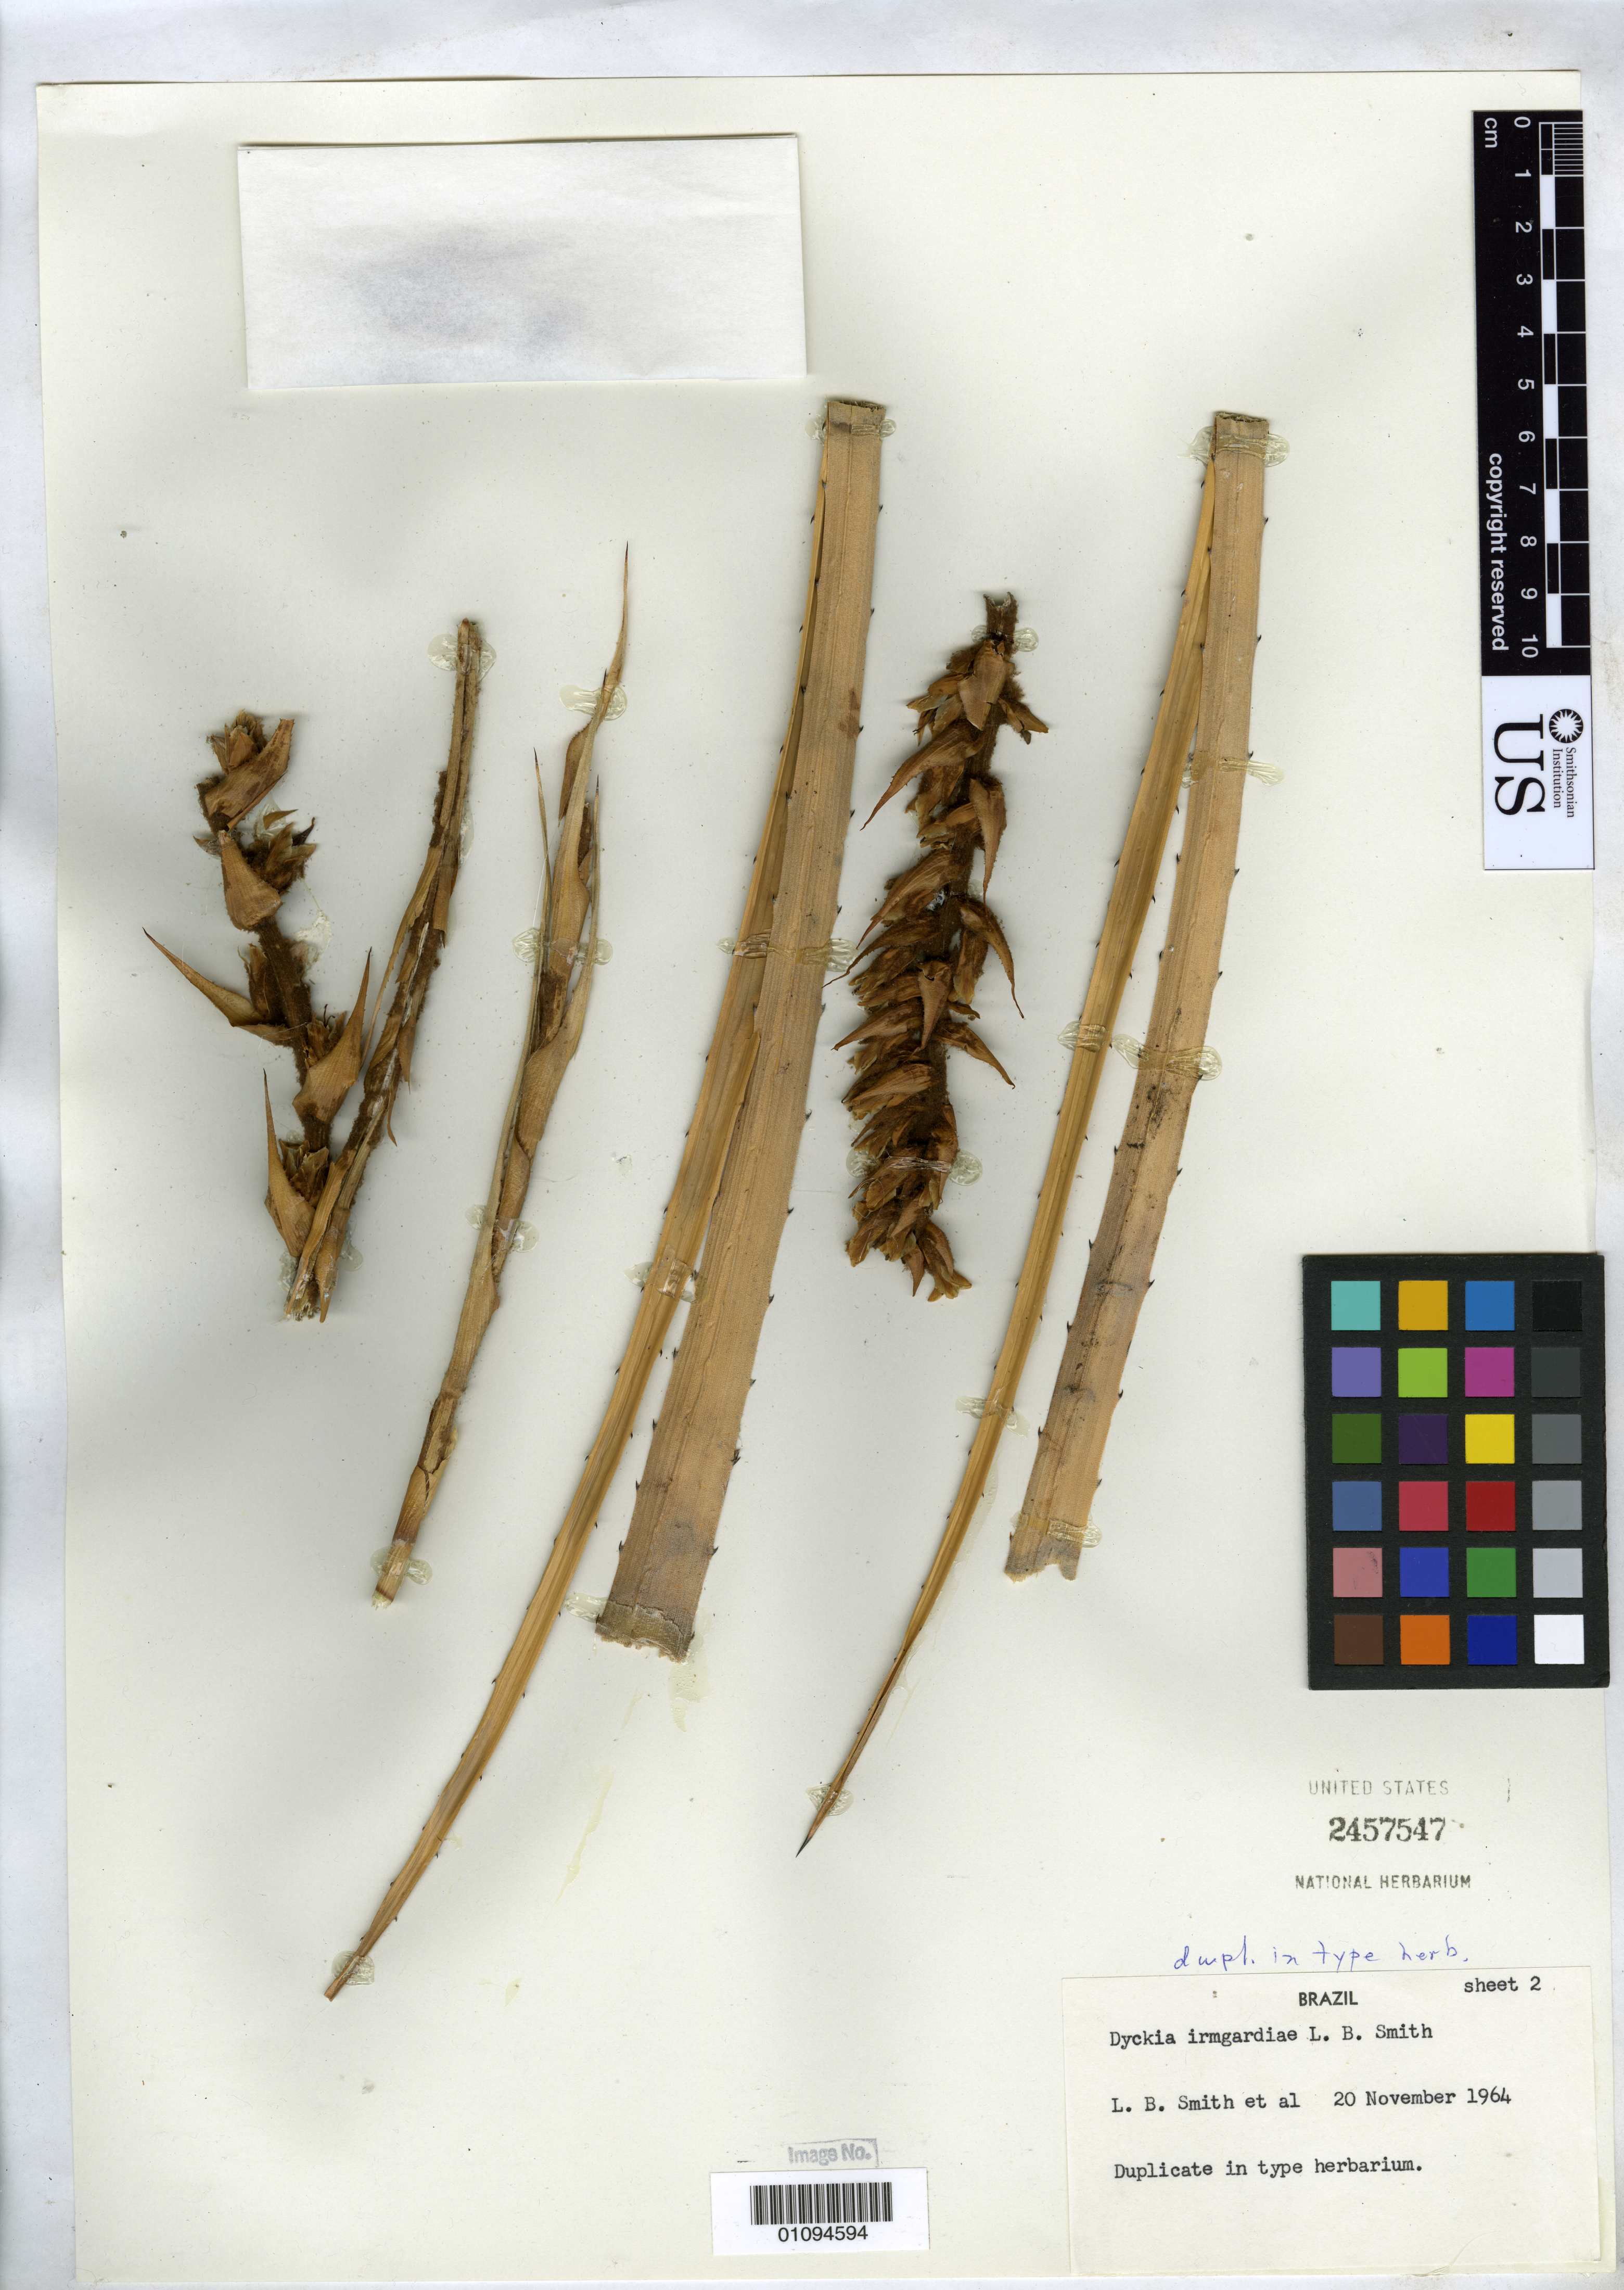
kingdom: Plantae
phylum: Tracheophyta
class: Liliopsida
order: Poales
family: Bromeliaceae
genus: Dyckia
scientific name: Dyckia irmgardiae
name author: L.B. Sm.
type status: Isotype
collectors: L. Smith, R. C. Smith & T. Schultz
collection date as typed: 20 Nov 1964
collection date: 1964-11-20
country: Brazil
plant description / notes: Two sheets, USNH 2457546 & 2457547, are labeled as "sheet 1" and "sheet 2", respectively; unclear whether these are holotype & isotype, or holotype mounted on 2 sheets.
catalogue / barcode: US 2457547